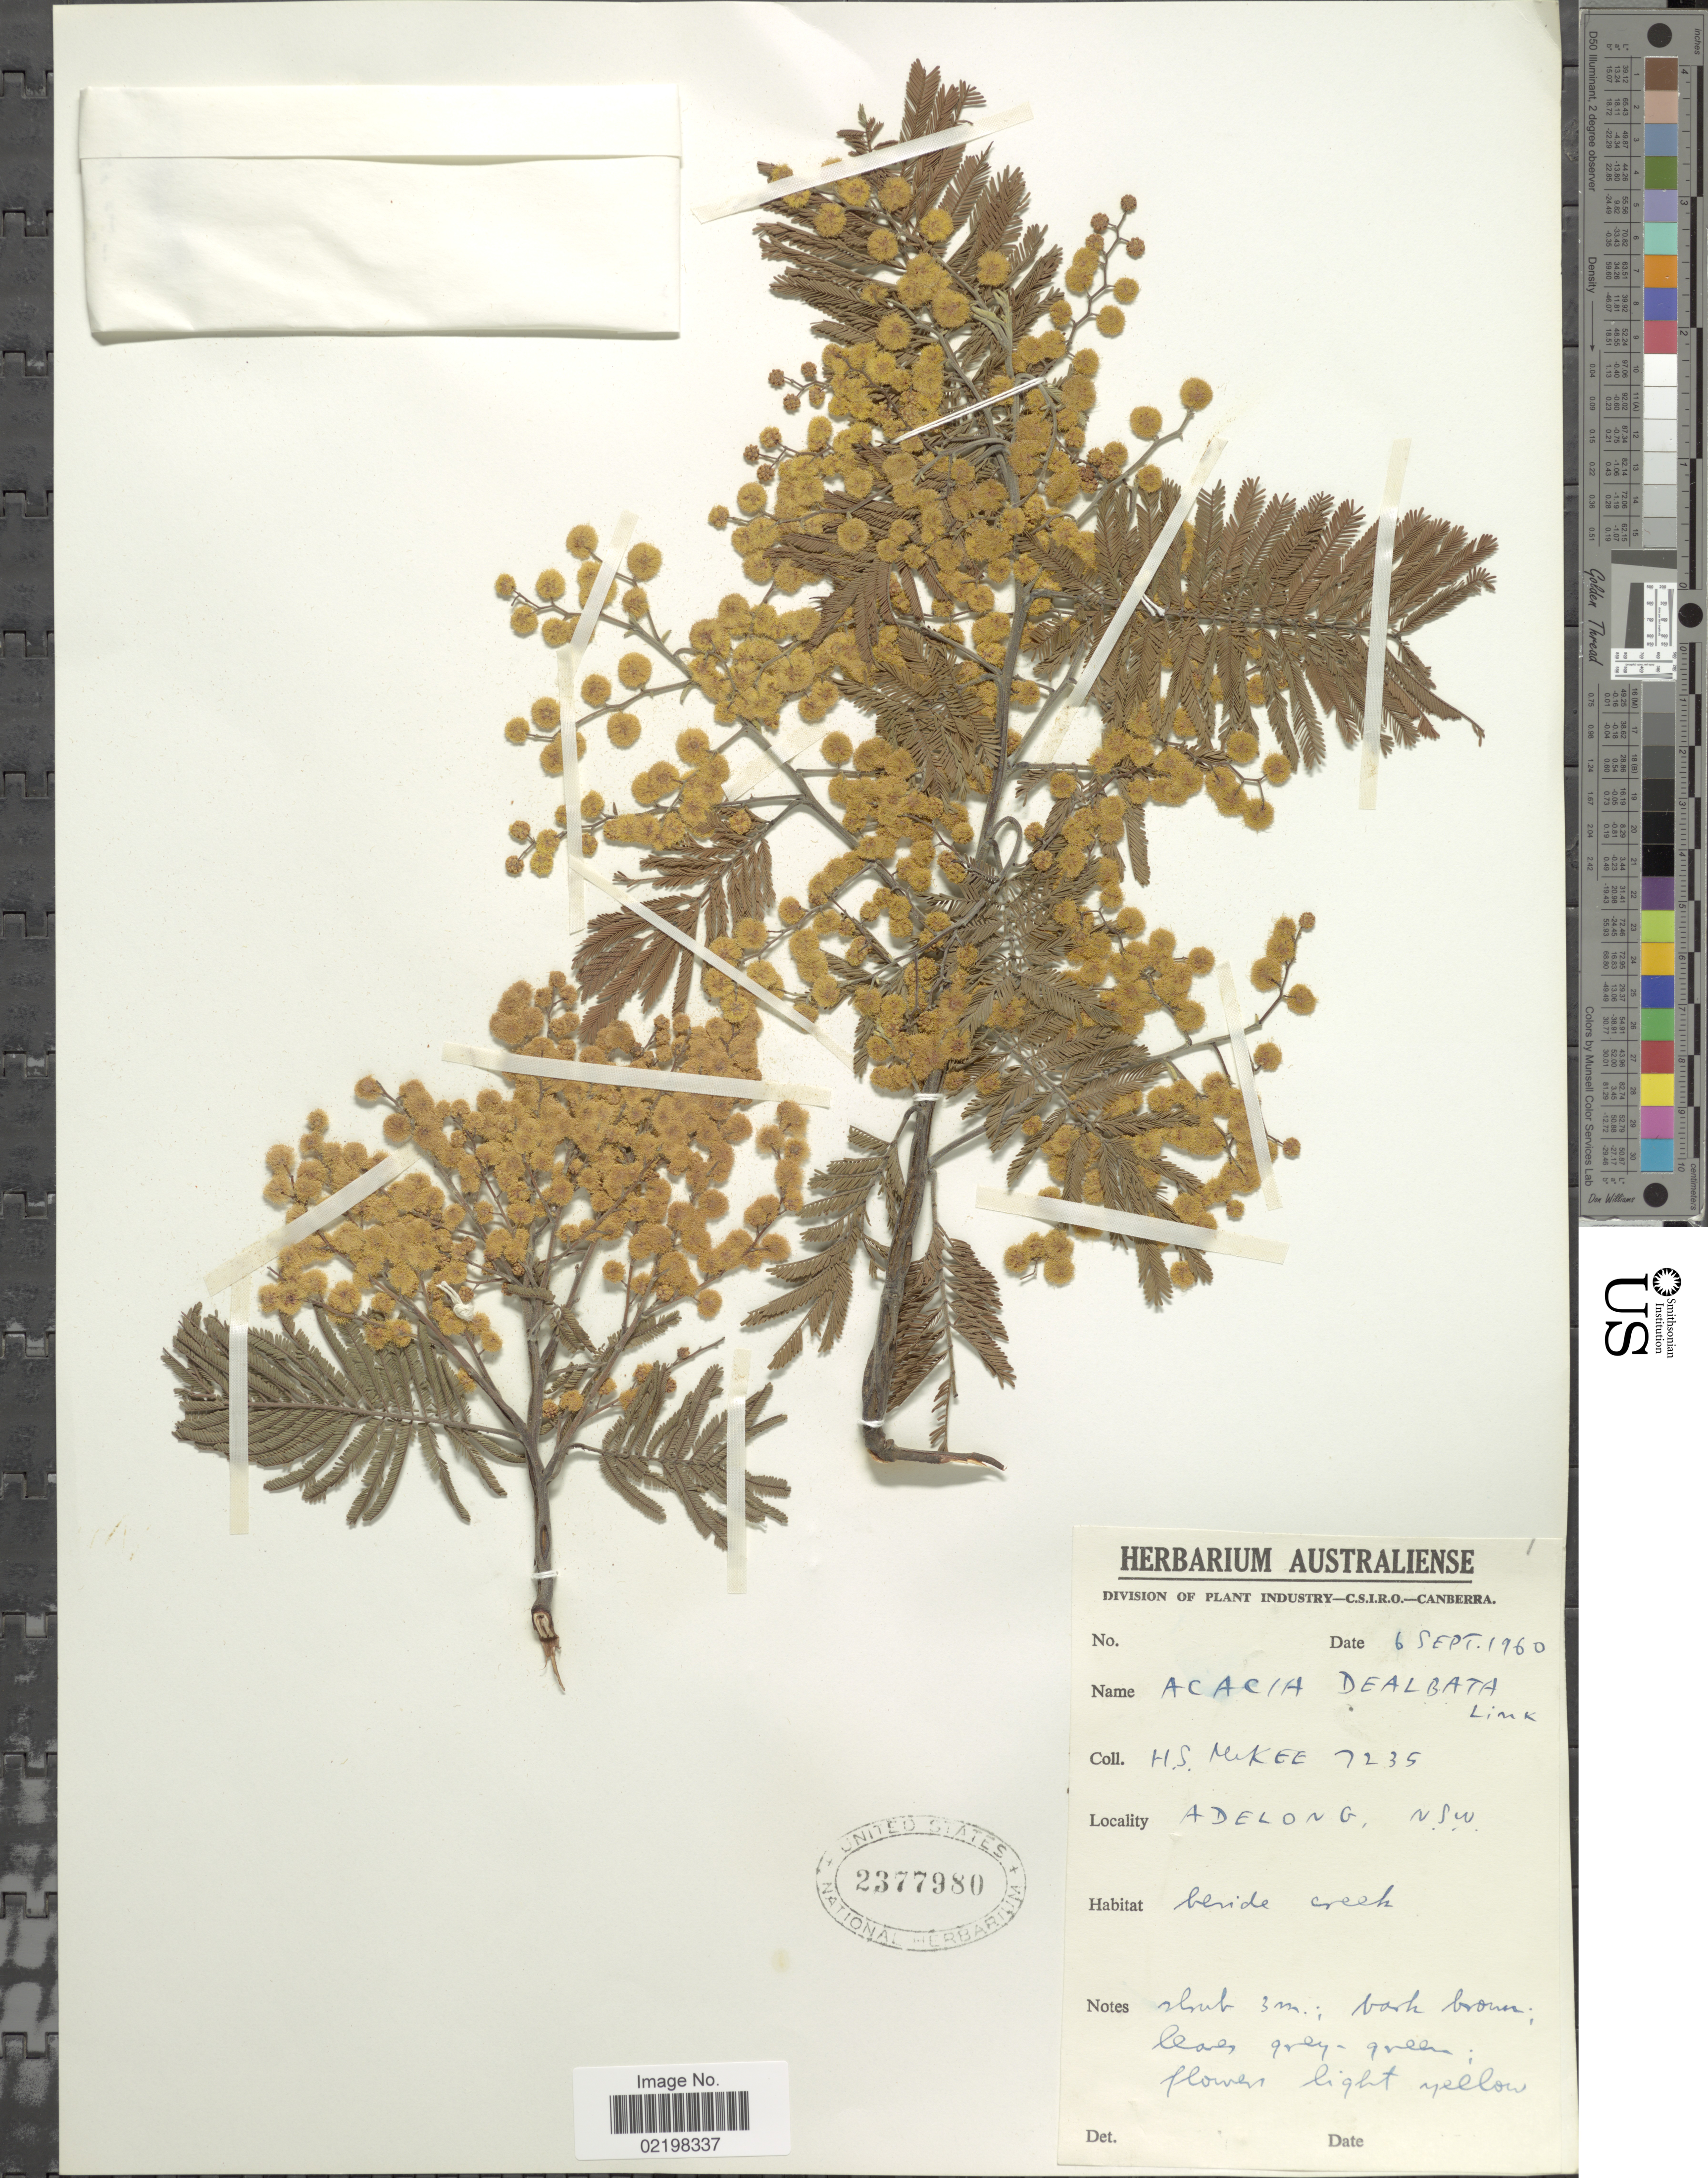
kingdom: Plantae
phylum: Tracheophyta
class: Magnoliopsida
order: Fabales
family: Fabaceae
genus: Acacia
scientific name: Acacia decurrens var. dealbata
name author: (Link) Maiden ex F. Muell.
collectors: H. S. McKee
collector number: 7235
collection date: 1960-09-06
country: Australia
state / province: New South Wales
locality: Adelong,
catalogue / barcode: US 2377980